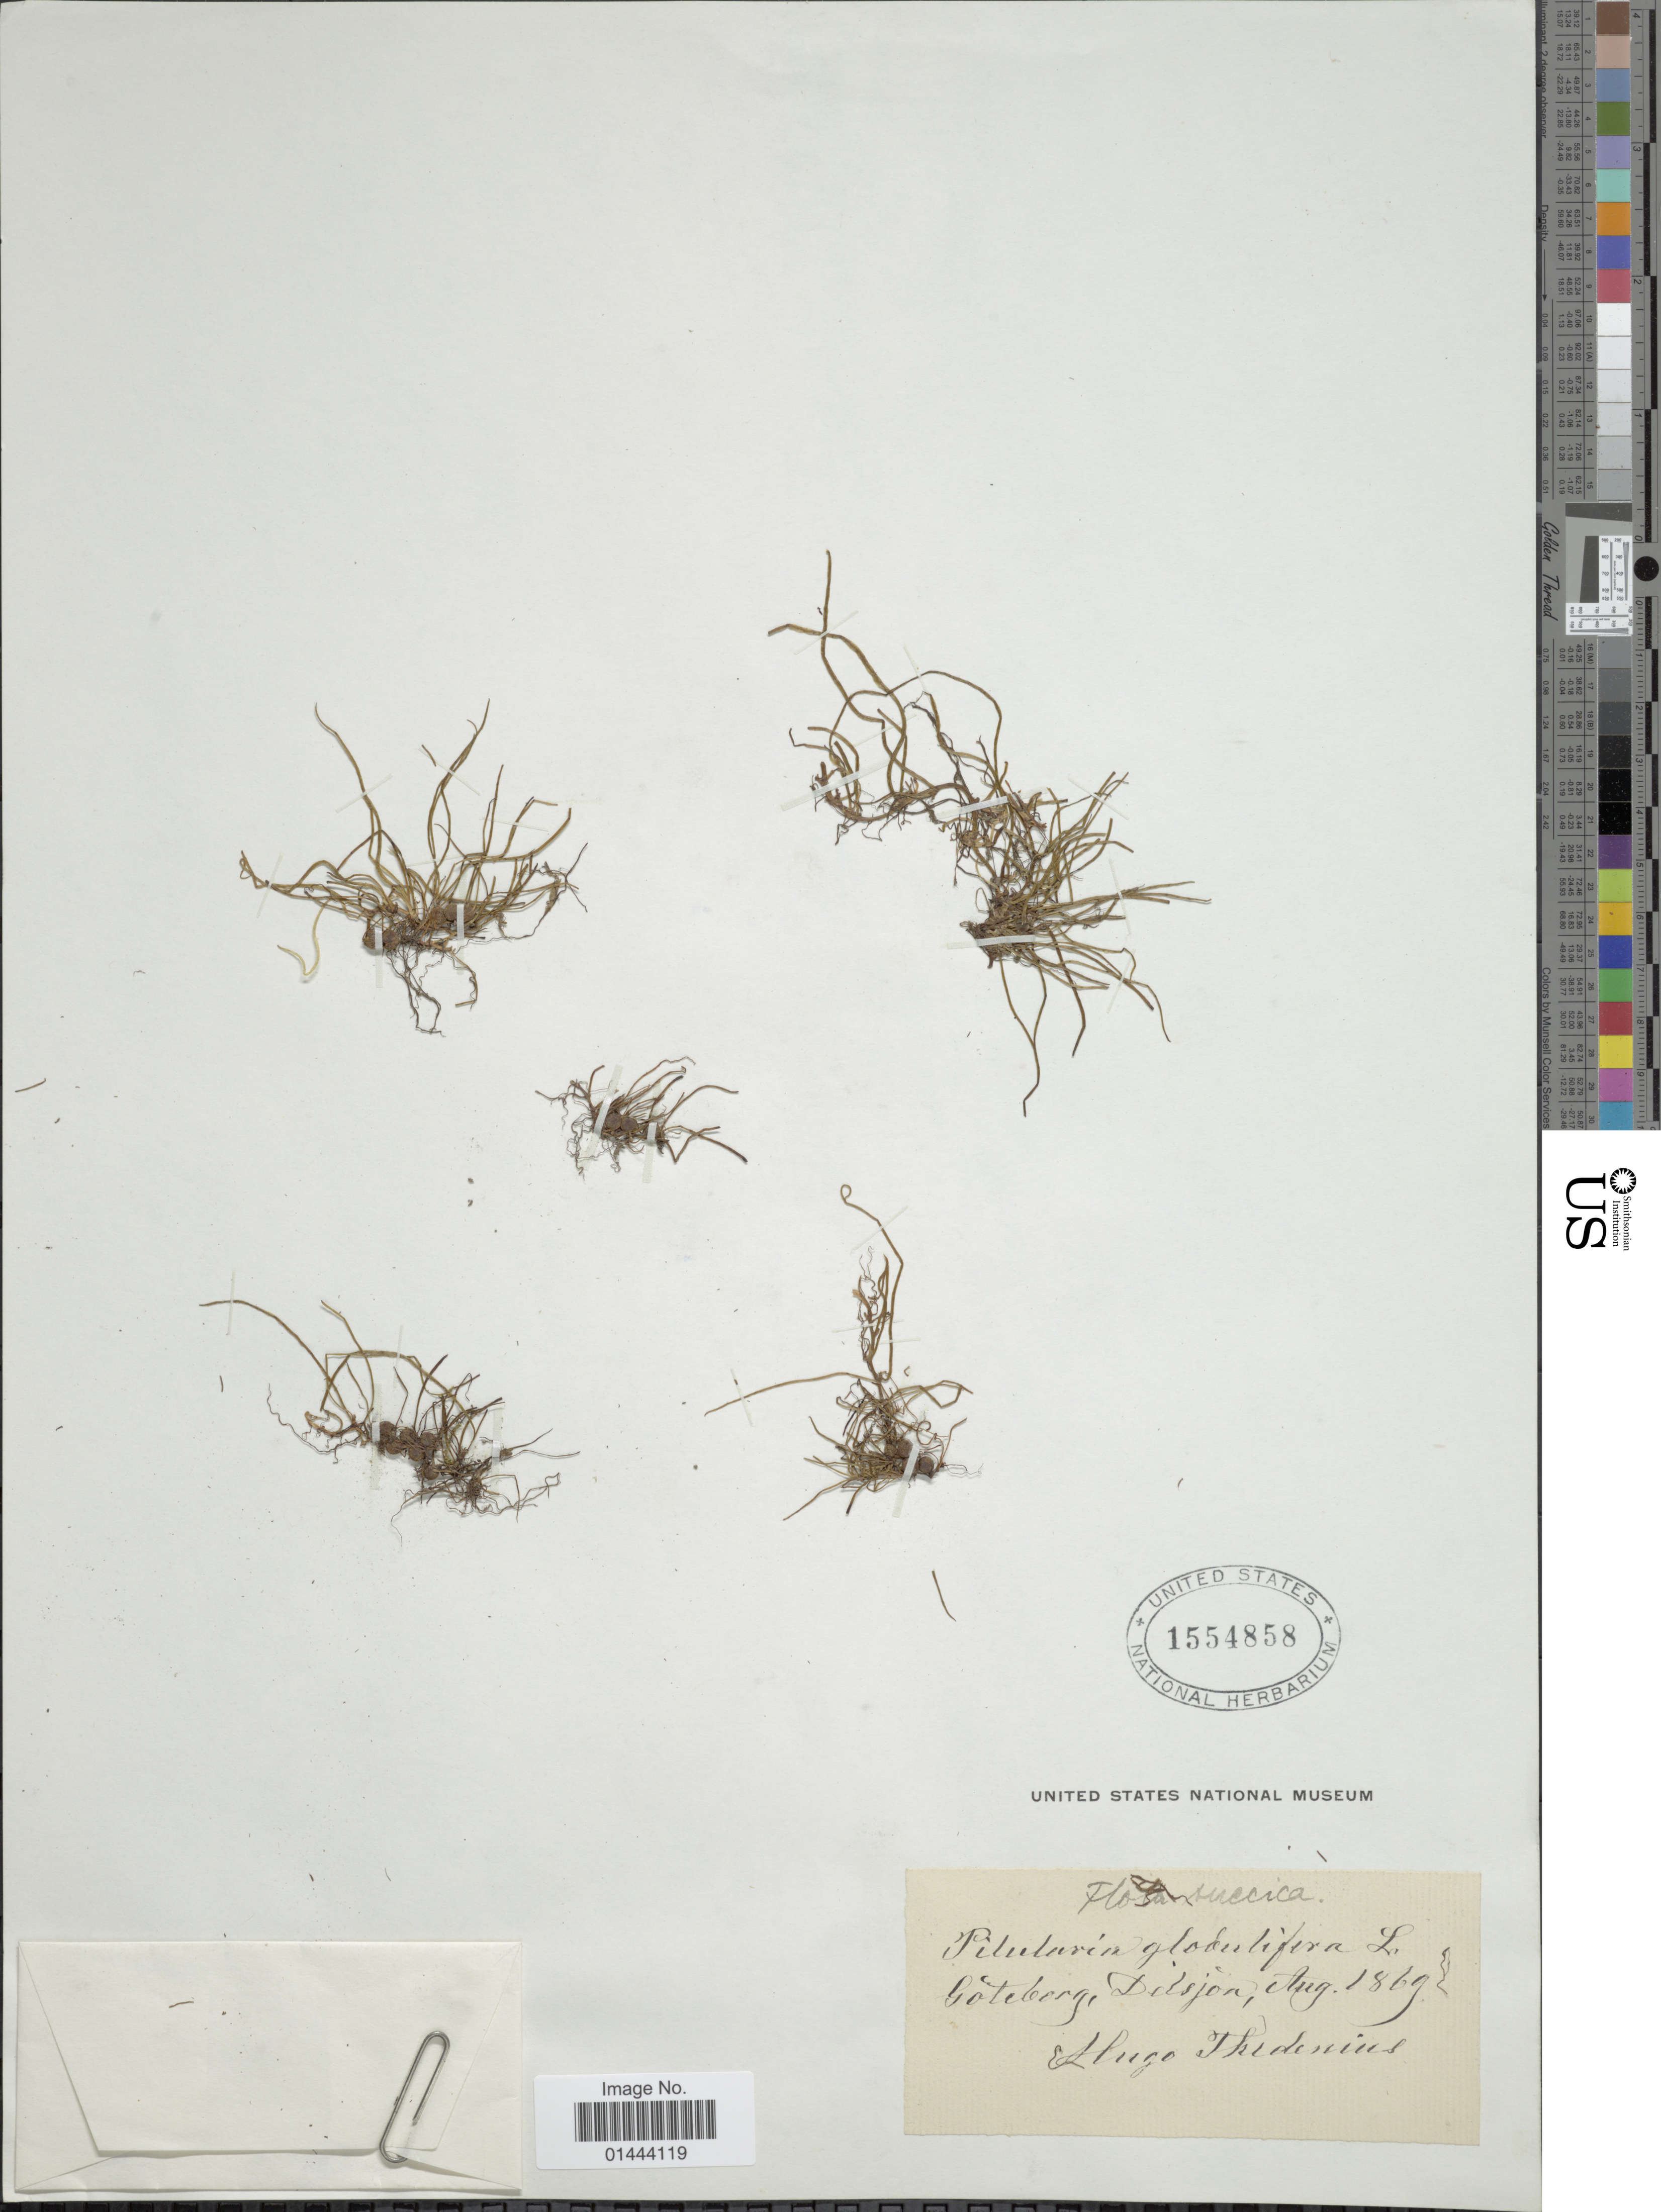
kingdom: Plantae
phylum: Tracheophyta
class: Polypodiopsida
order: Salviniales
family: Marsileaceae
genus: Pilularia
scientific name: Pilularia globulifera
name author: L.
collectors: H. Thedenius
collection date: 1869-08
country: Sweden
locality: Goteberg, Delsjön.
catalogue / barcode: US 1554858